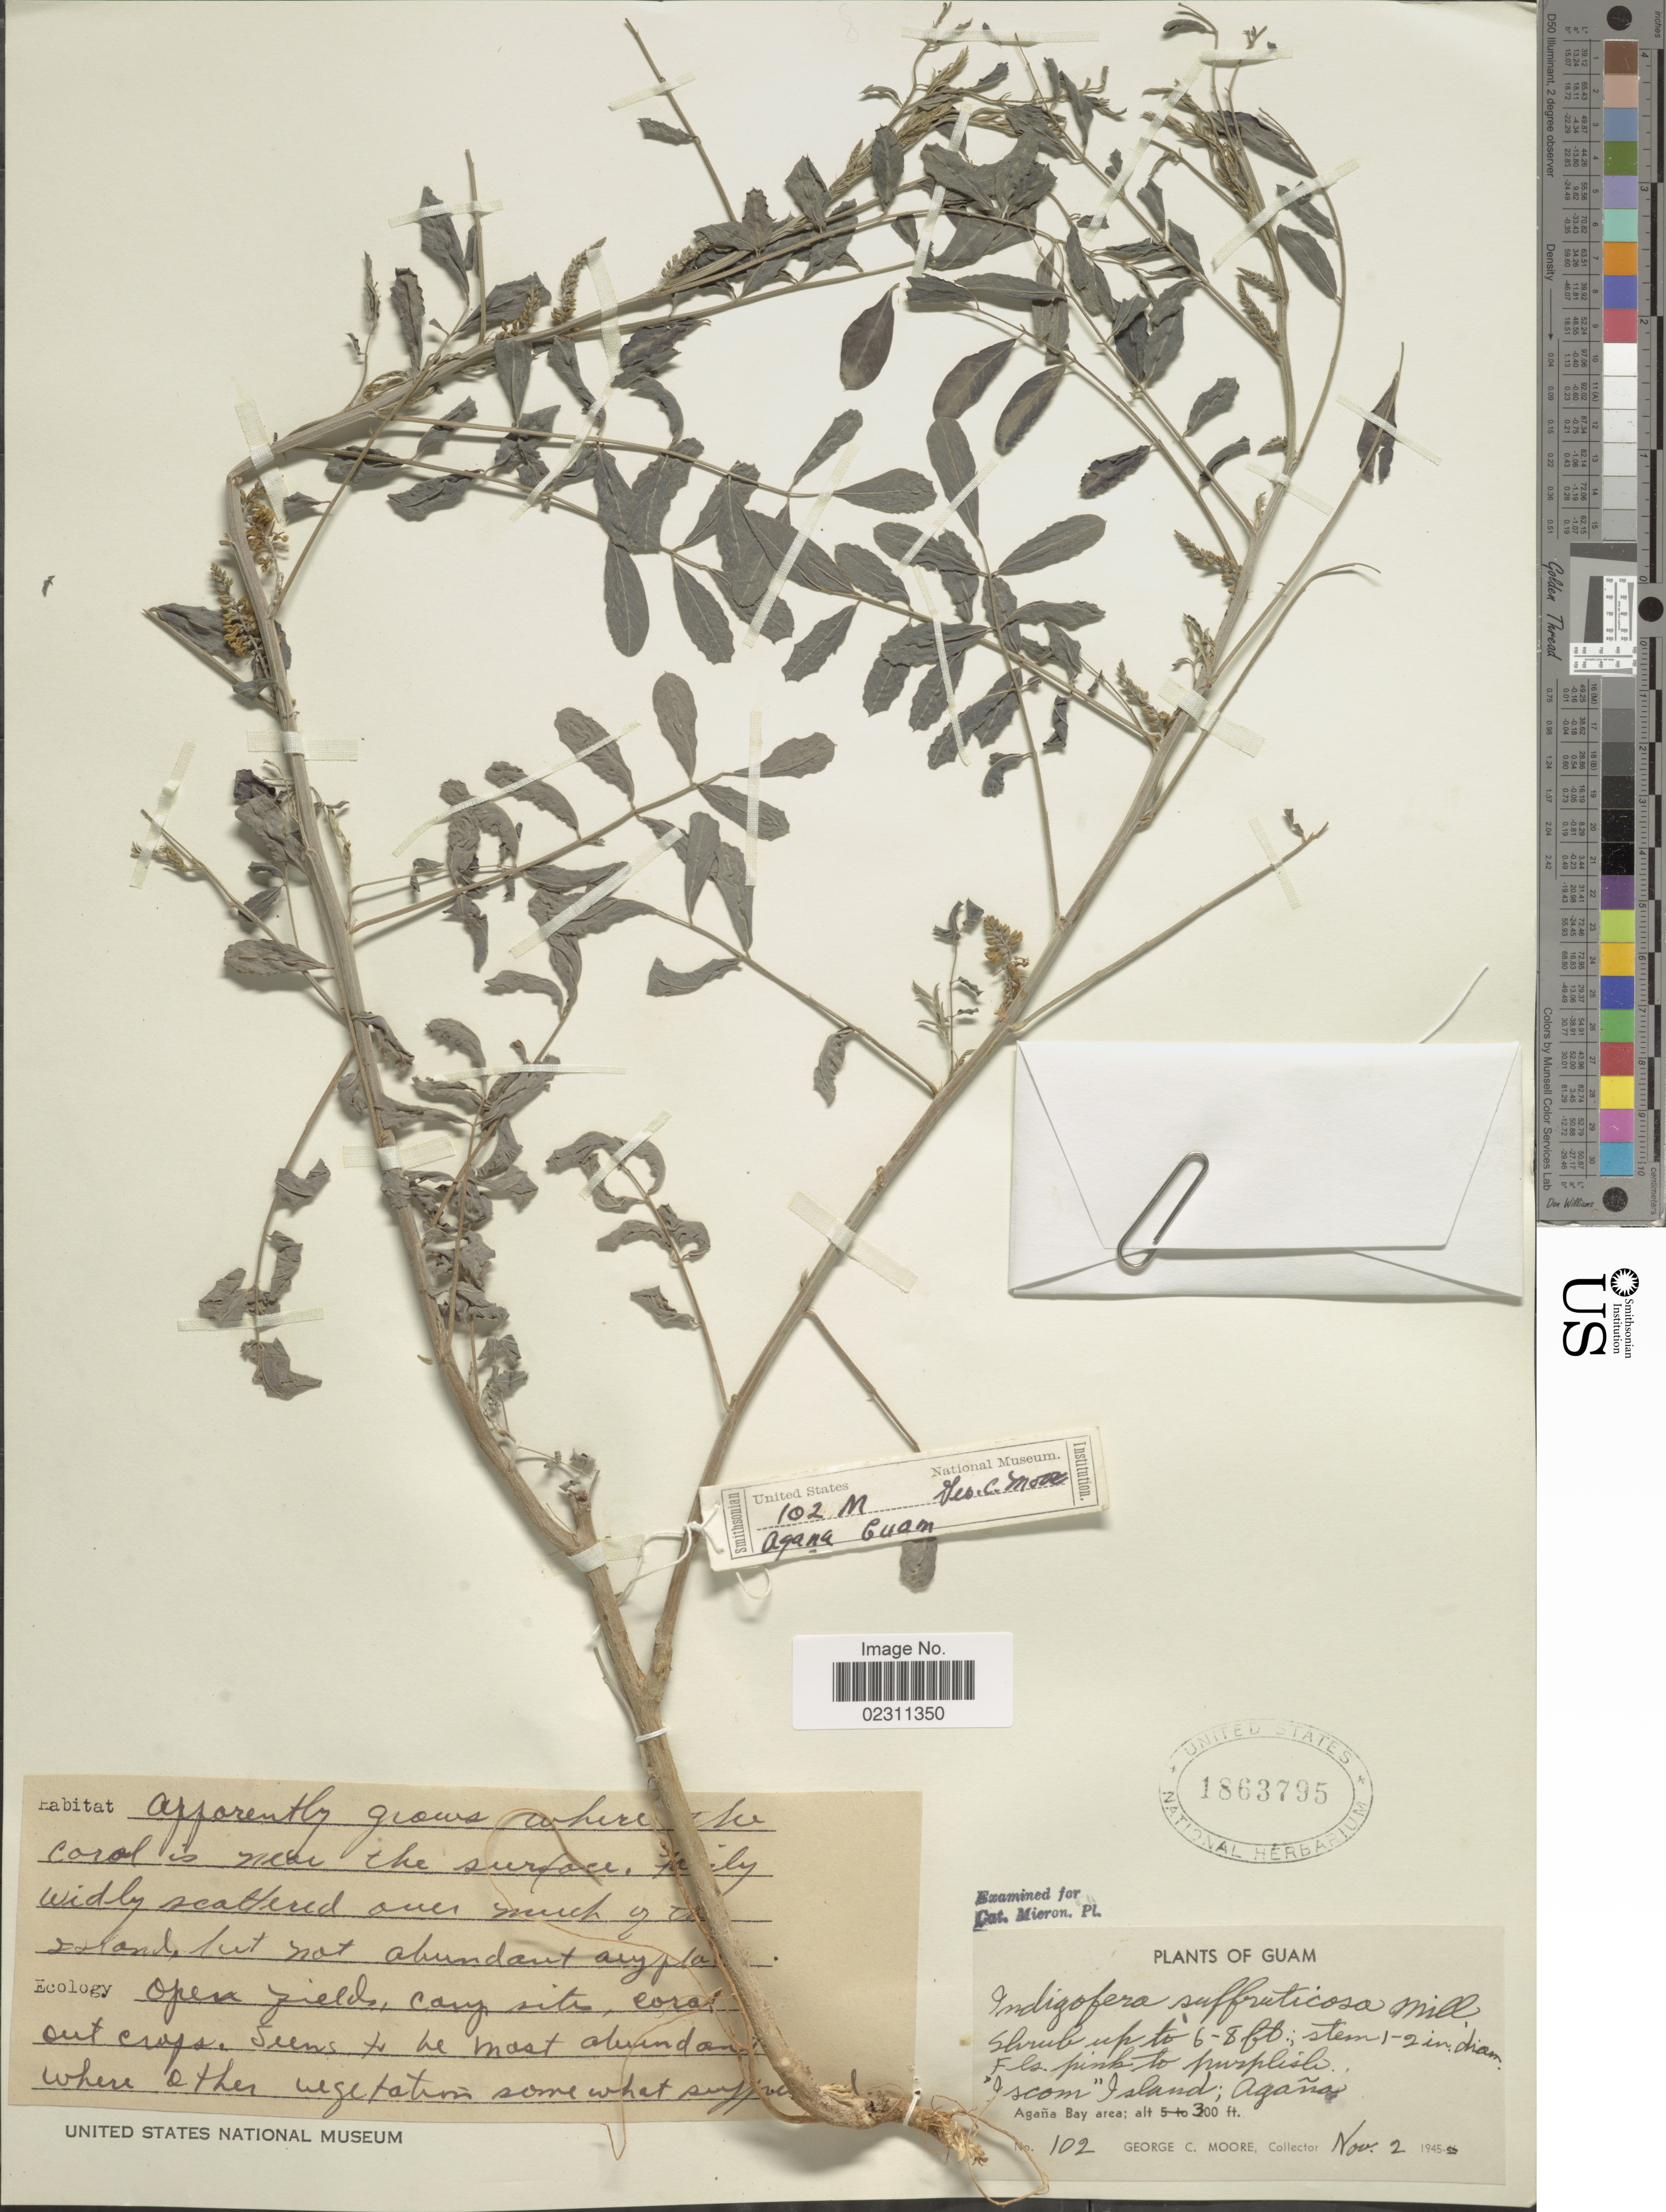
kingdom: Plantae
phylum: Tracheophyta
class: Magnoliopsida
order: Fabales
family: Fabaceae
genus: Indigofera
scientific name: Indigofera suffruticosa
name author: Mill.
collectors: G. C. Moore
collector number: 102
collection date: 1945-11-02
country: Guam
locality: Iscom Island; Agaña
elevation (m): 91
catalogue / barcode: US 1863795